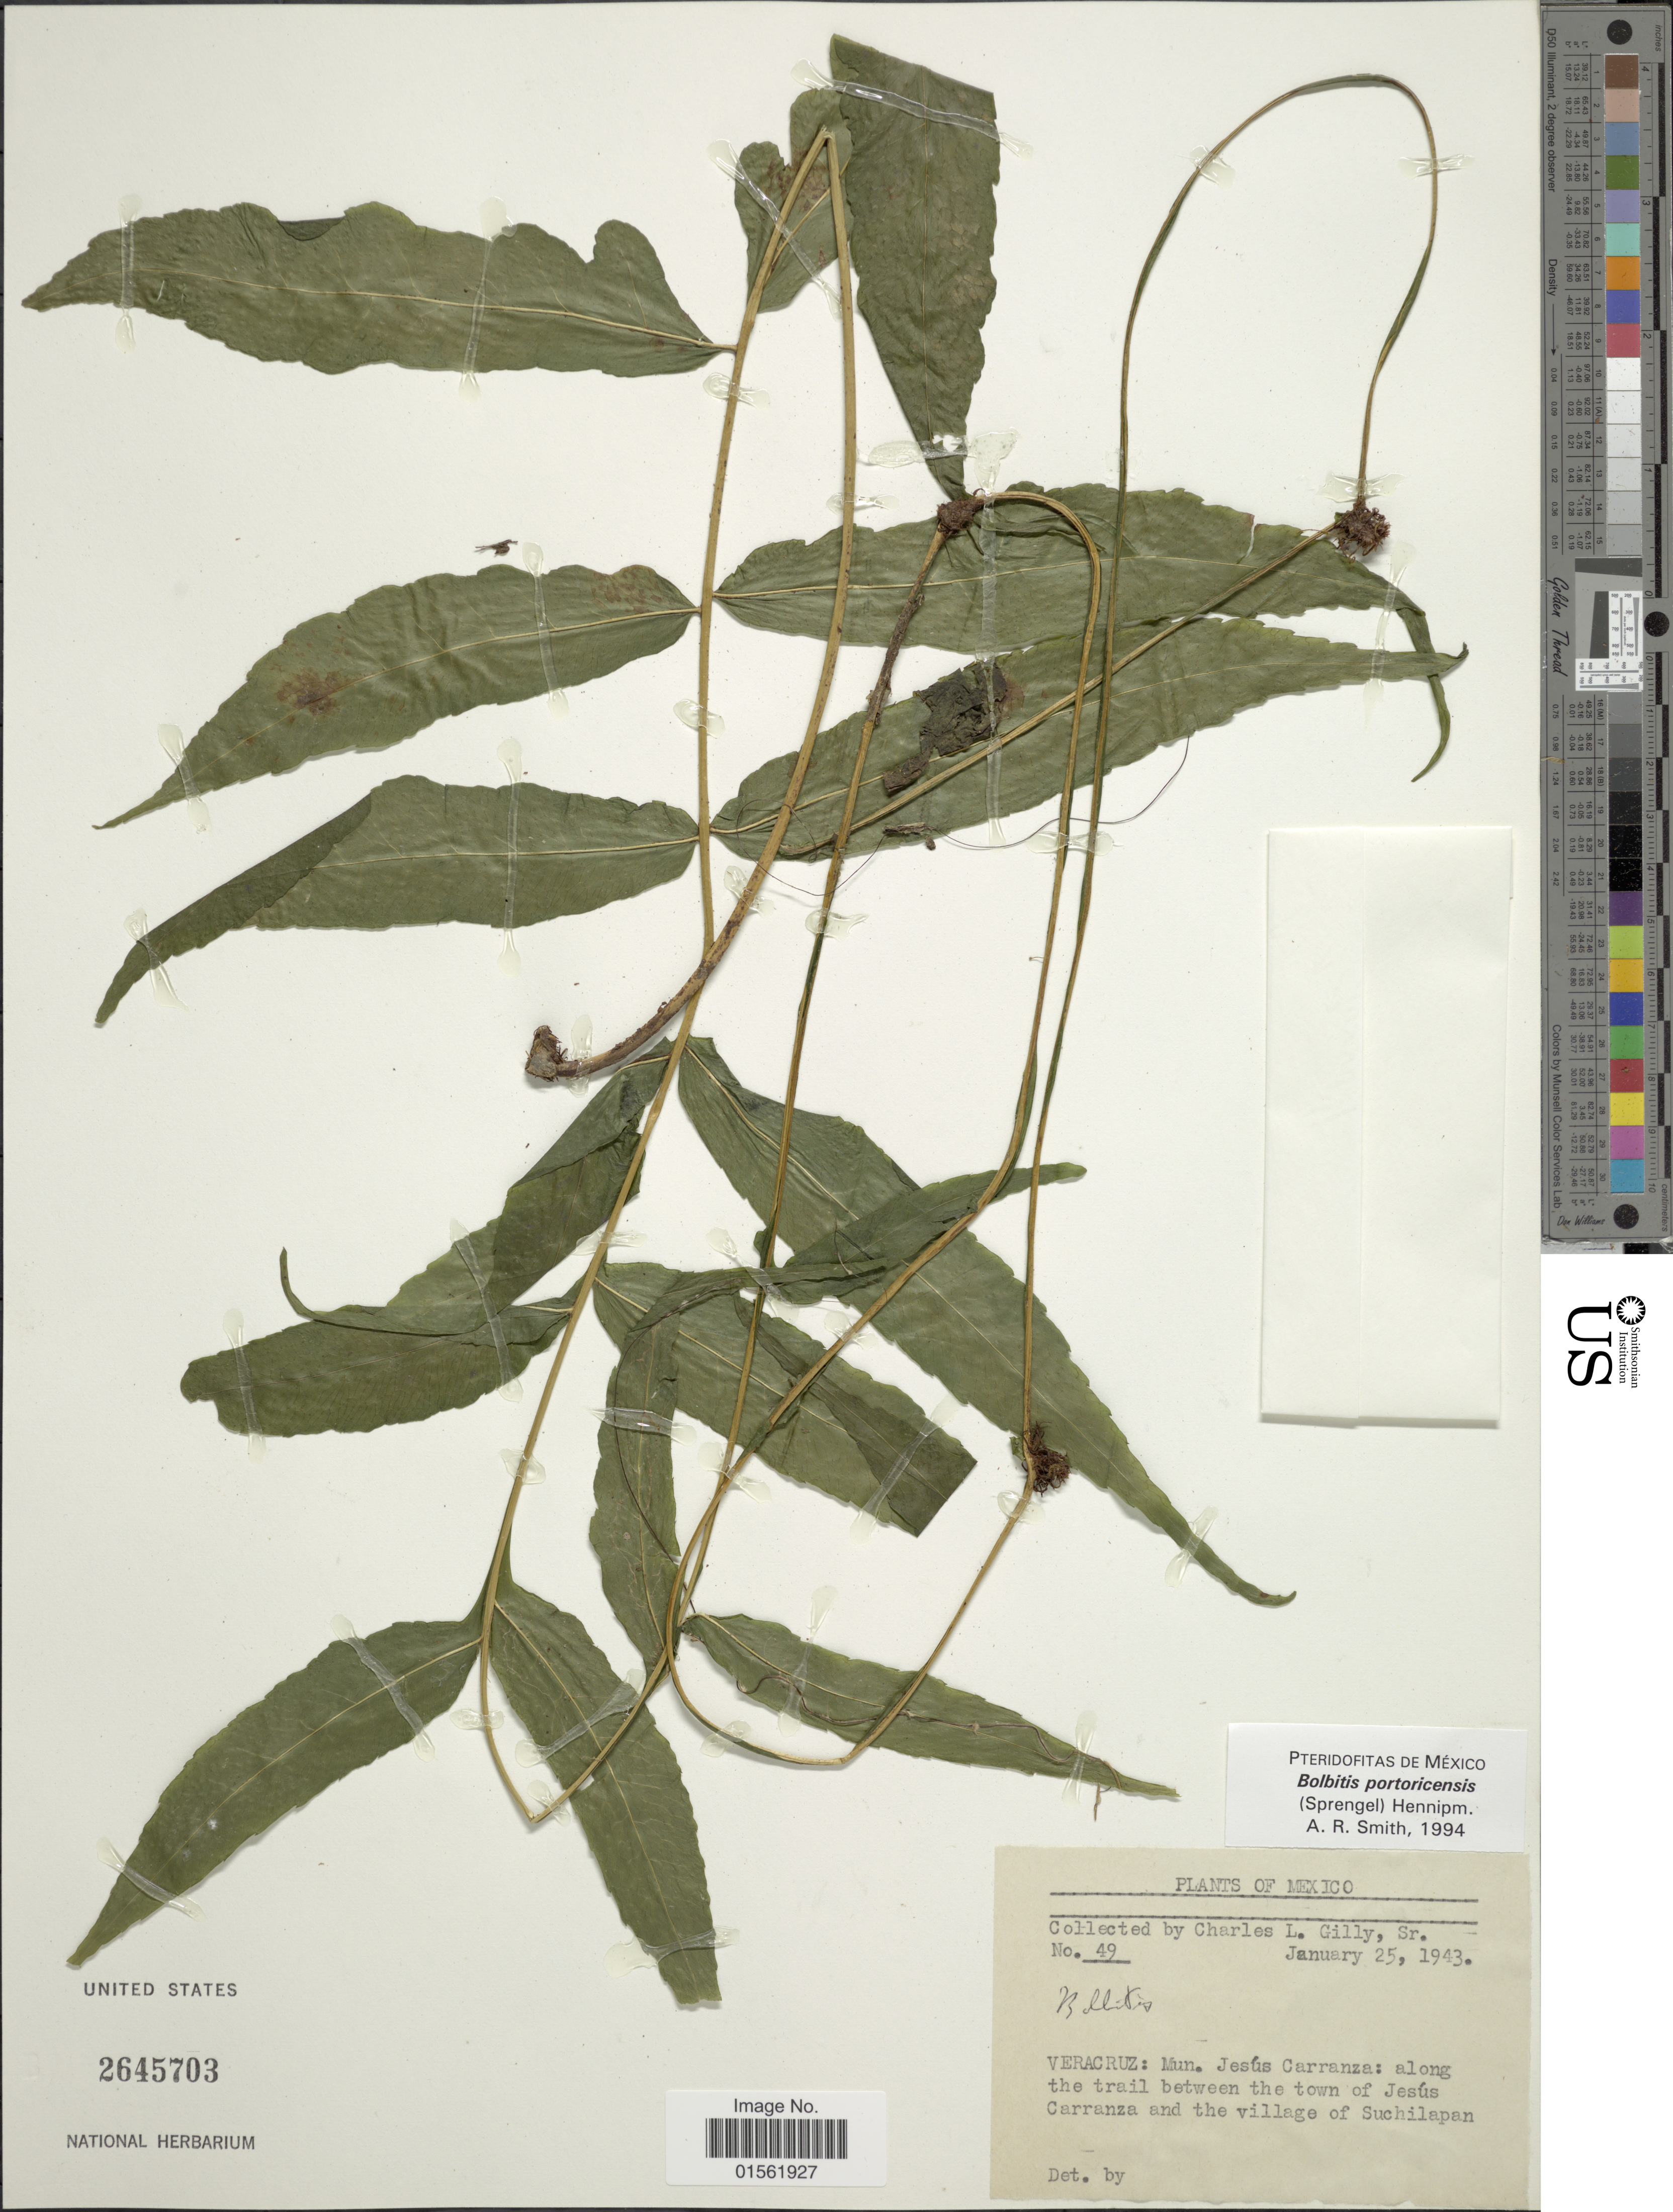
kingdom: Plantae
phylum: Tracheophyta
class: Polypodiopsida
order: Polypodiales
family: Dryopteridaceae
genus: Bolbitis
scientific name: Bolbitis portoricensis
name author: (Spreng.) Hennipman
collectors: C. Gilly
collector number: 49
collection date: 1943-01-25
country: Mexico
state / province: Veracruz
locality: Veracruz: Mun. Jesús Carranza: along the trail between the town of Jesús Carranza and the village of Suchilapan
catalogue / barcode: US 2645703